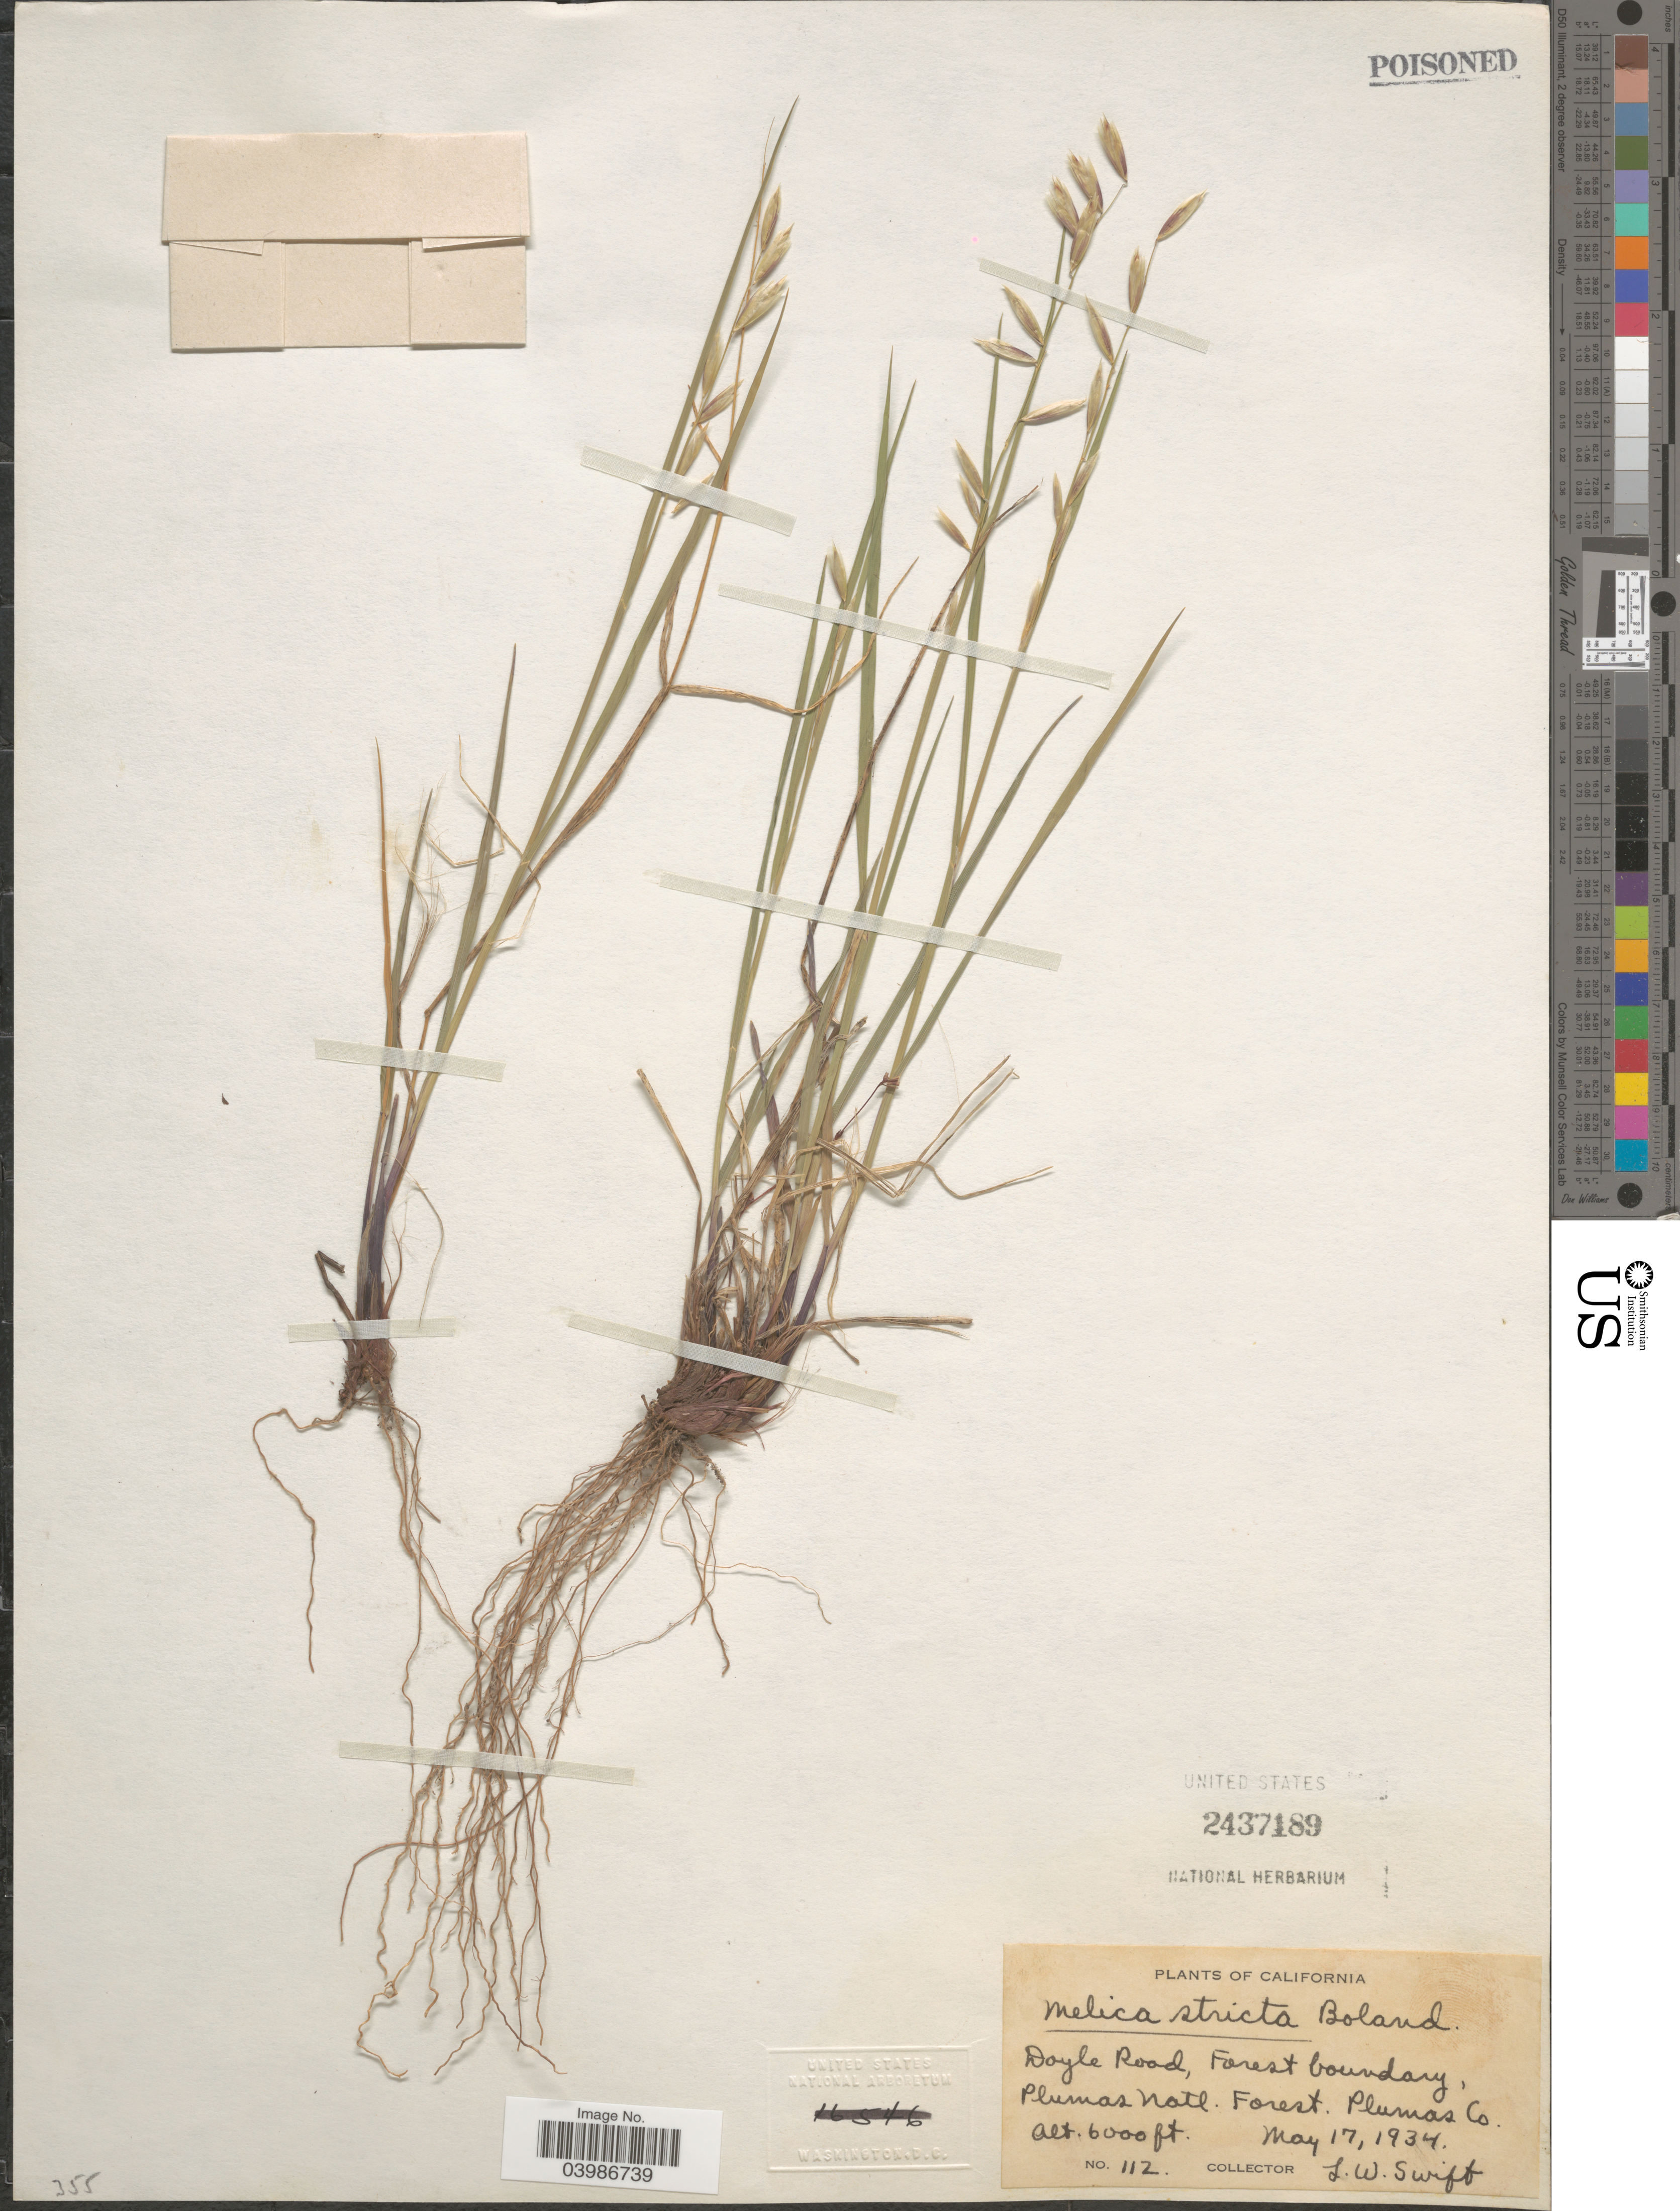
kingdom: Plantae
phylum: Tracheophyta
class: Liliopsida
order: Poales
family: Poaceae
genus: Melica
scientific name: Melica stricta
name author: Bol.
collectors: L. Swift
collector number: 112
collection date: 1934-05-17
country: United States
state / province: California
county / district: Plumas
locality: Doyle Road, Forest boundary, Plumas Natl. Forest. Plumas Co.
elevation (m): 1829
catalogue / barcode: US 2437189